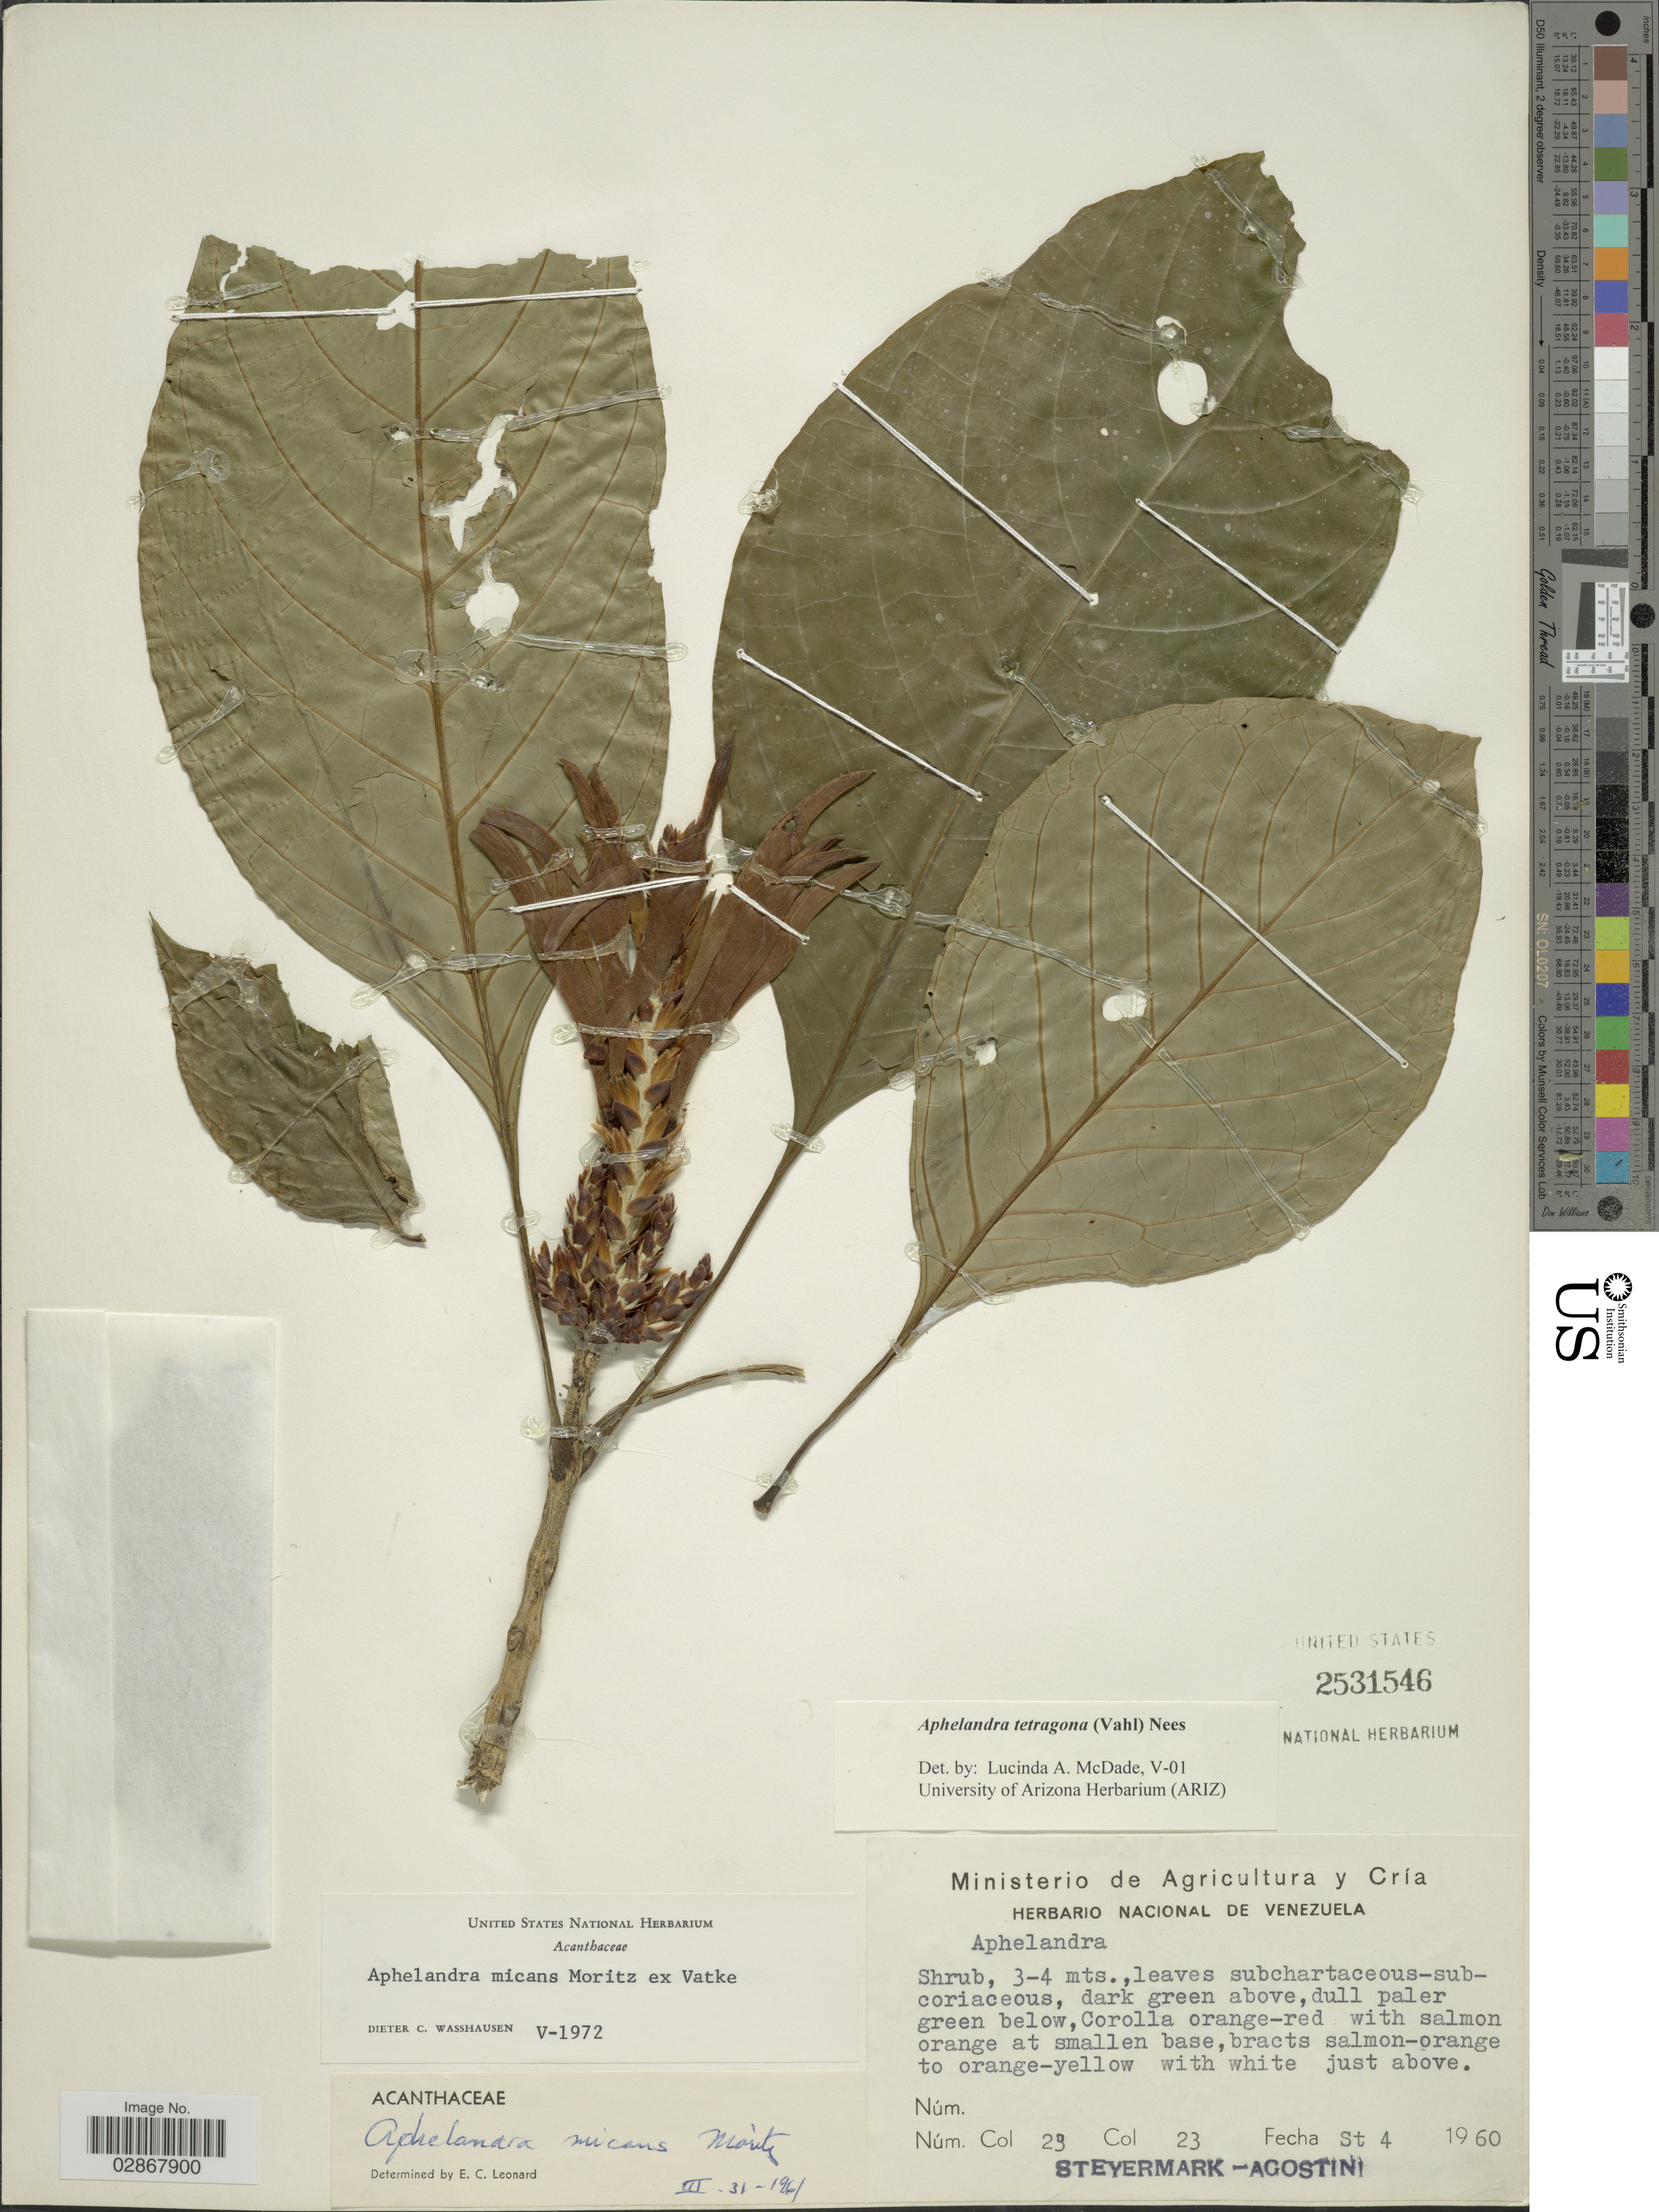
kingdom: Plantae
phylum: Tracheophyta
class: Magnoliopsida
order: Lamiales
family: Acanthaceae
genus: Aphelandra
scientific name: Aphelandra tetragona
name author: (Vahl) Nees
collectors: Steyermark, -- & Agostini, --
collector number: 23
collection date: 1960-09-04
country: Venezuela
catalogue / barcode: US 2531546